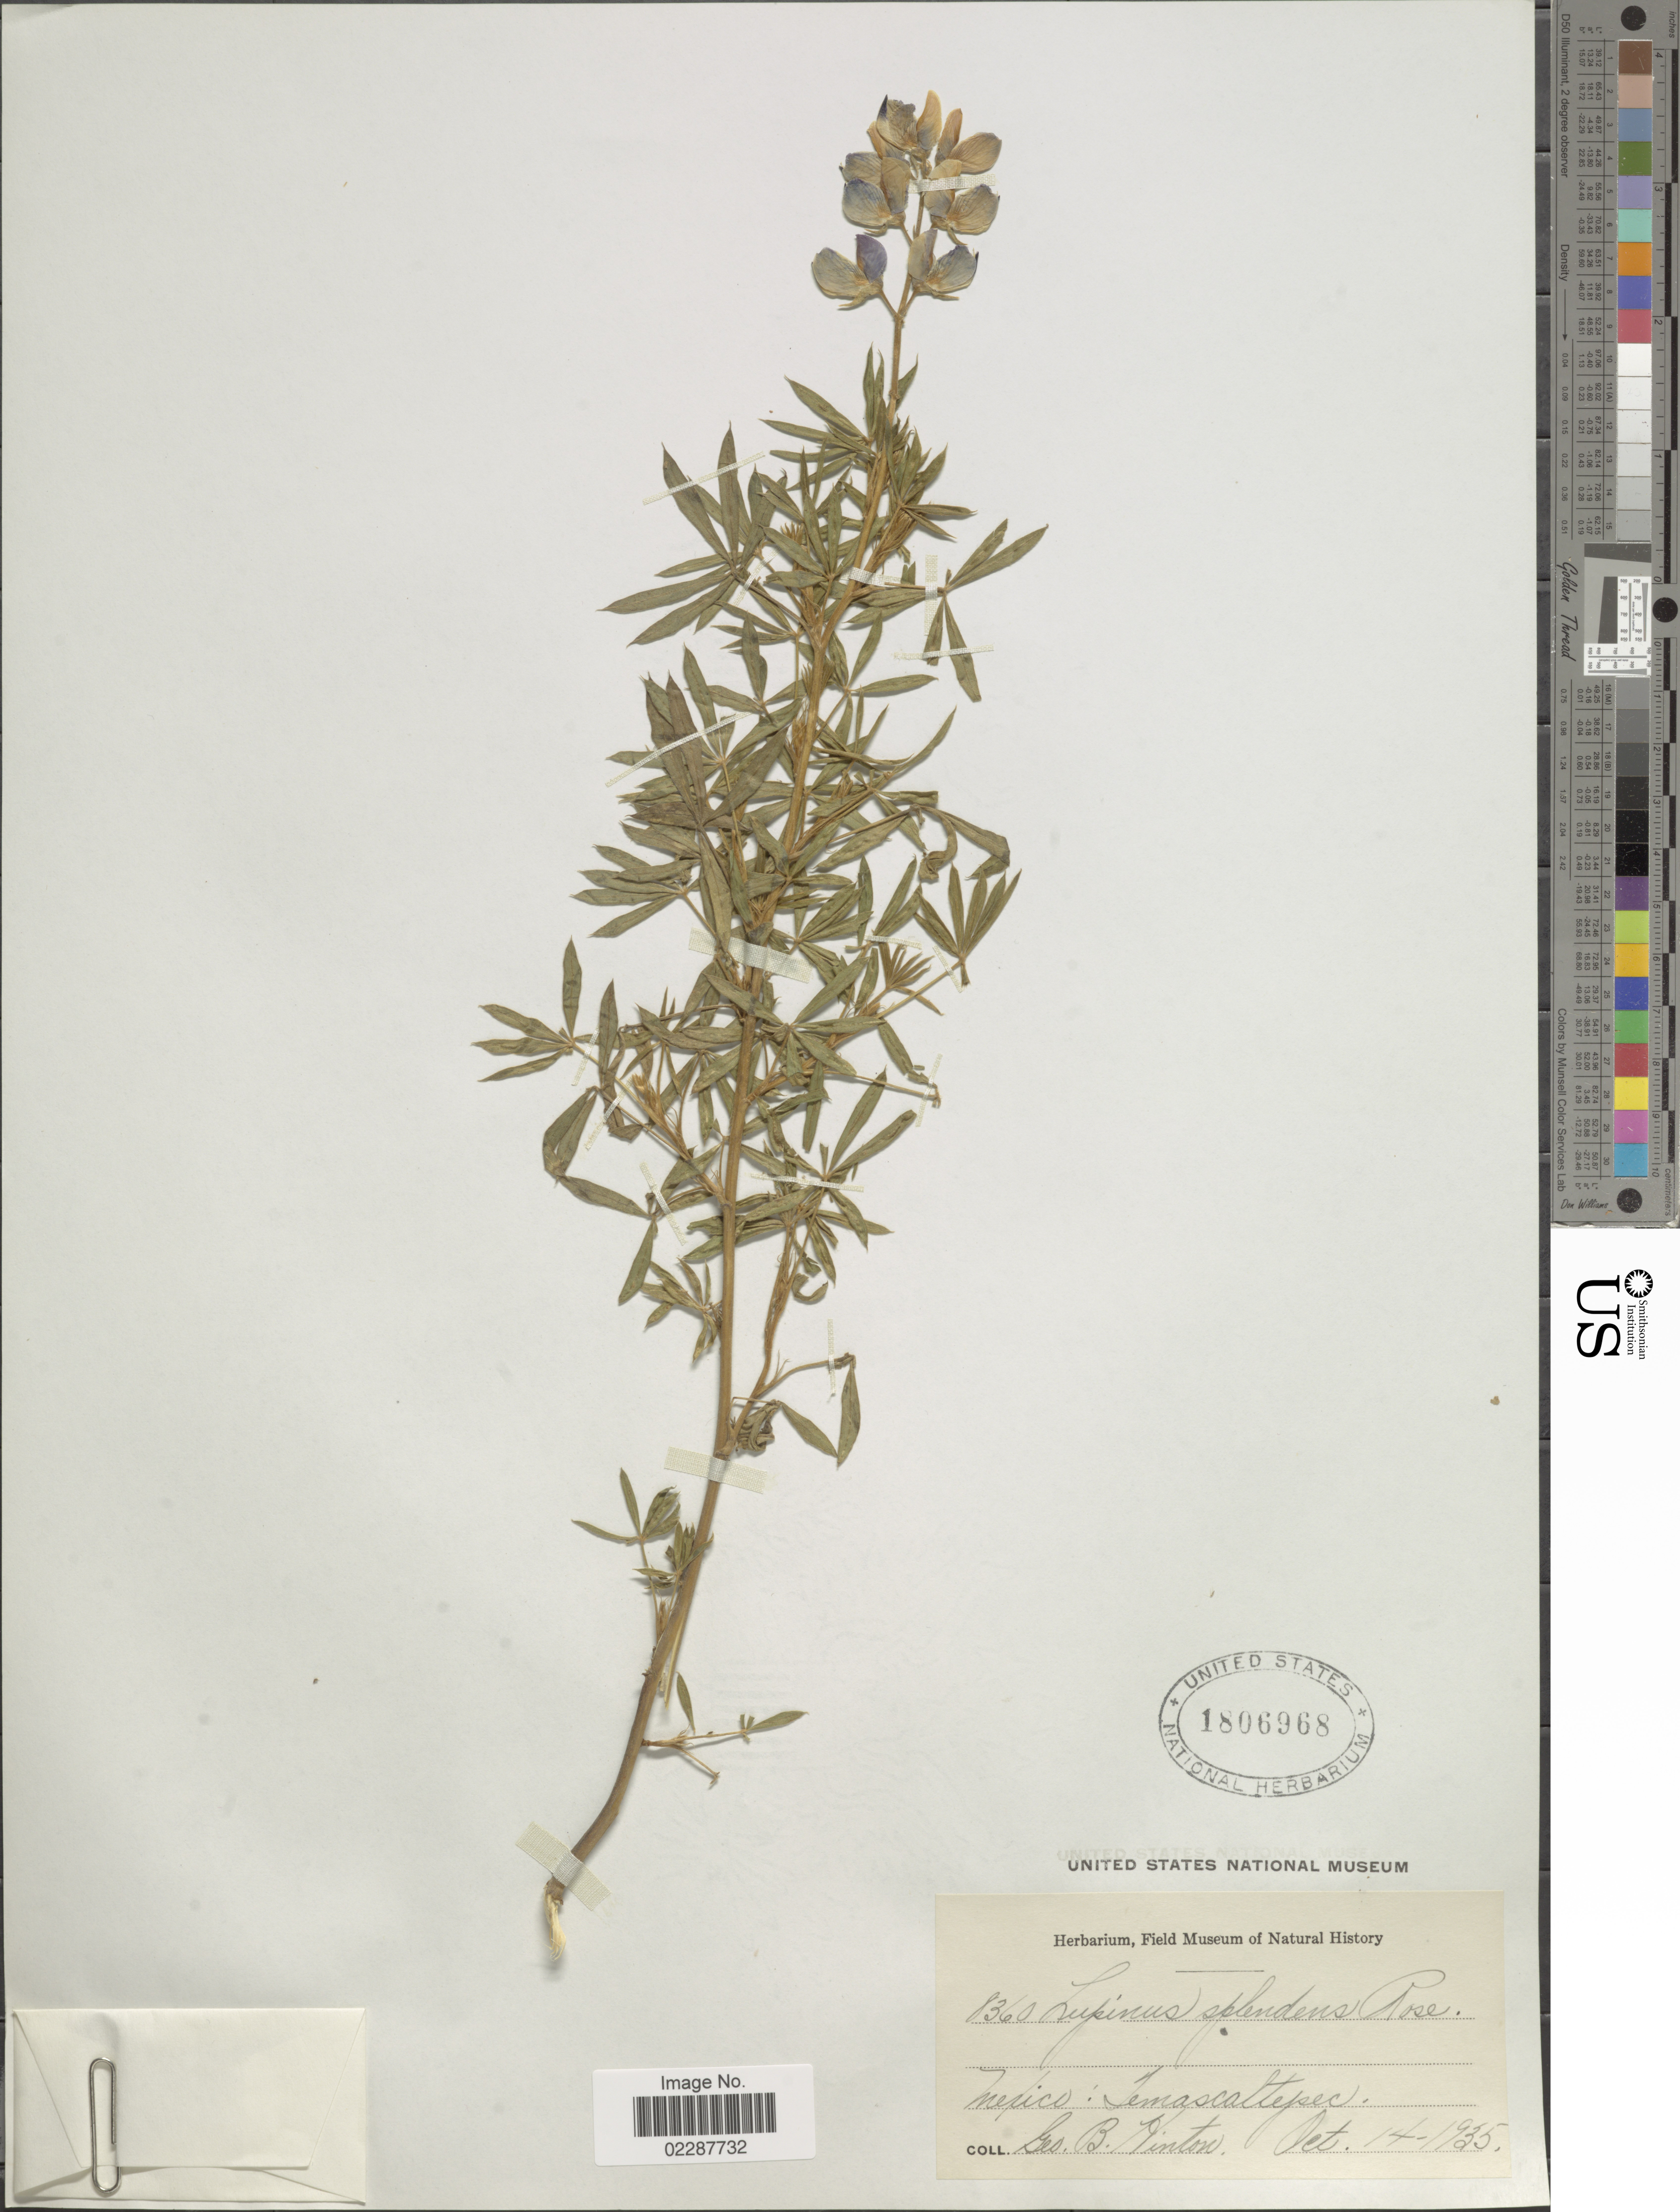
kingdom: Plantae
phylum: Tracheophyta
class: Magnoliopsida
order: Fabales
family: Fabaceae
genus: Lupinus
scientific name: Lupinus splendens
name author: Rose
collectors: G. B. Hinton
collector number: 8360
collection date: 1935-10-14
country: Mexico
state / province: México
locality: Temascaltepec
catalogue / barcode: US 1806968